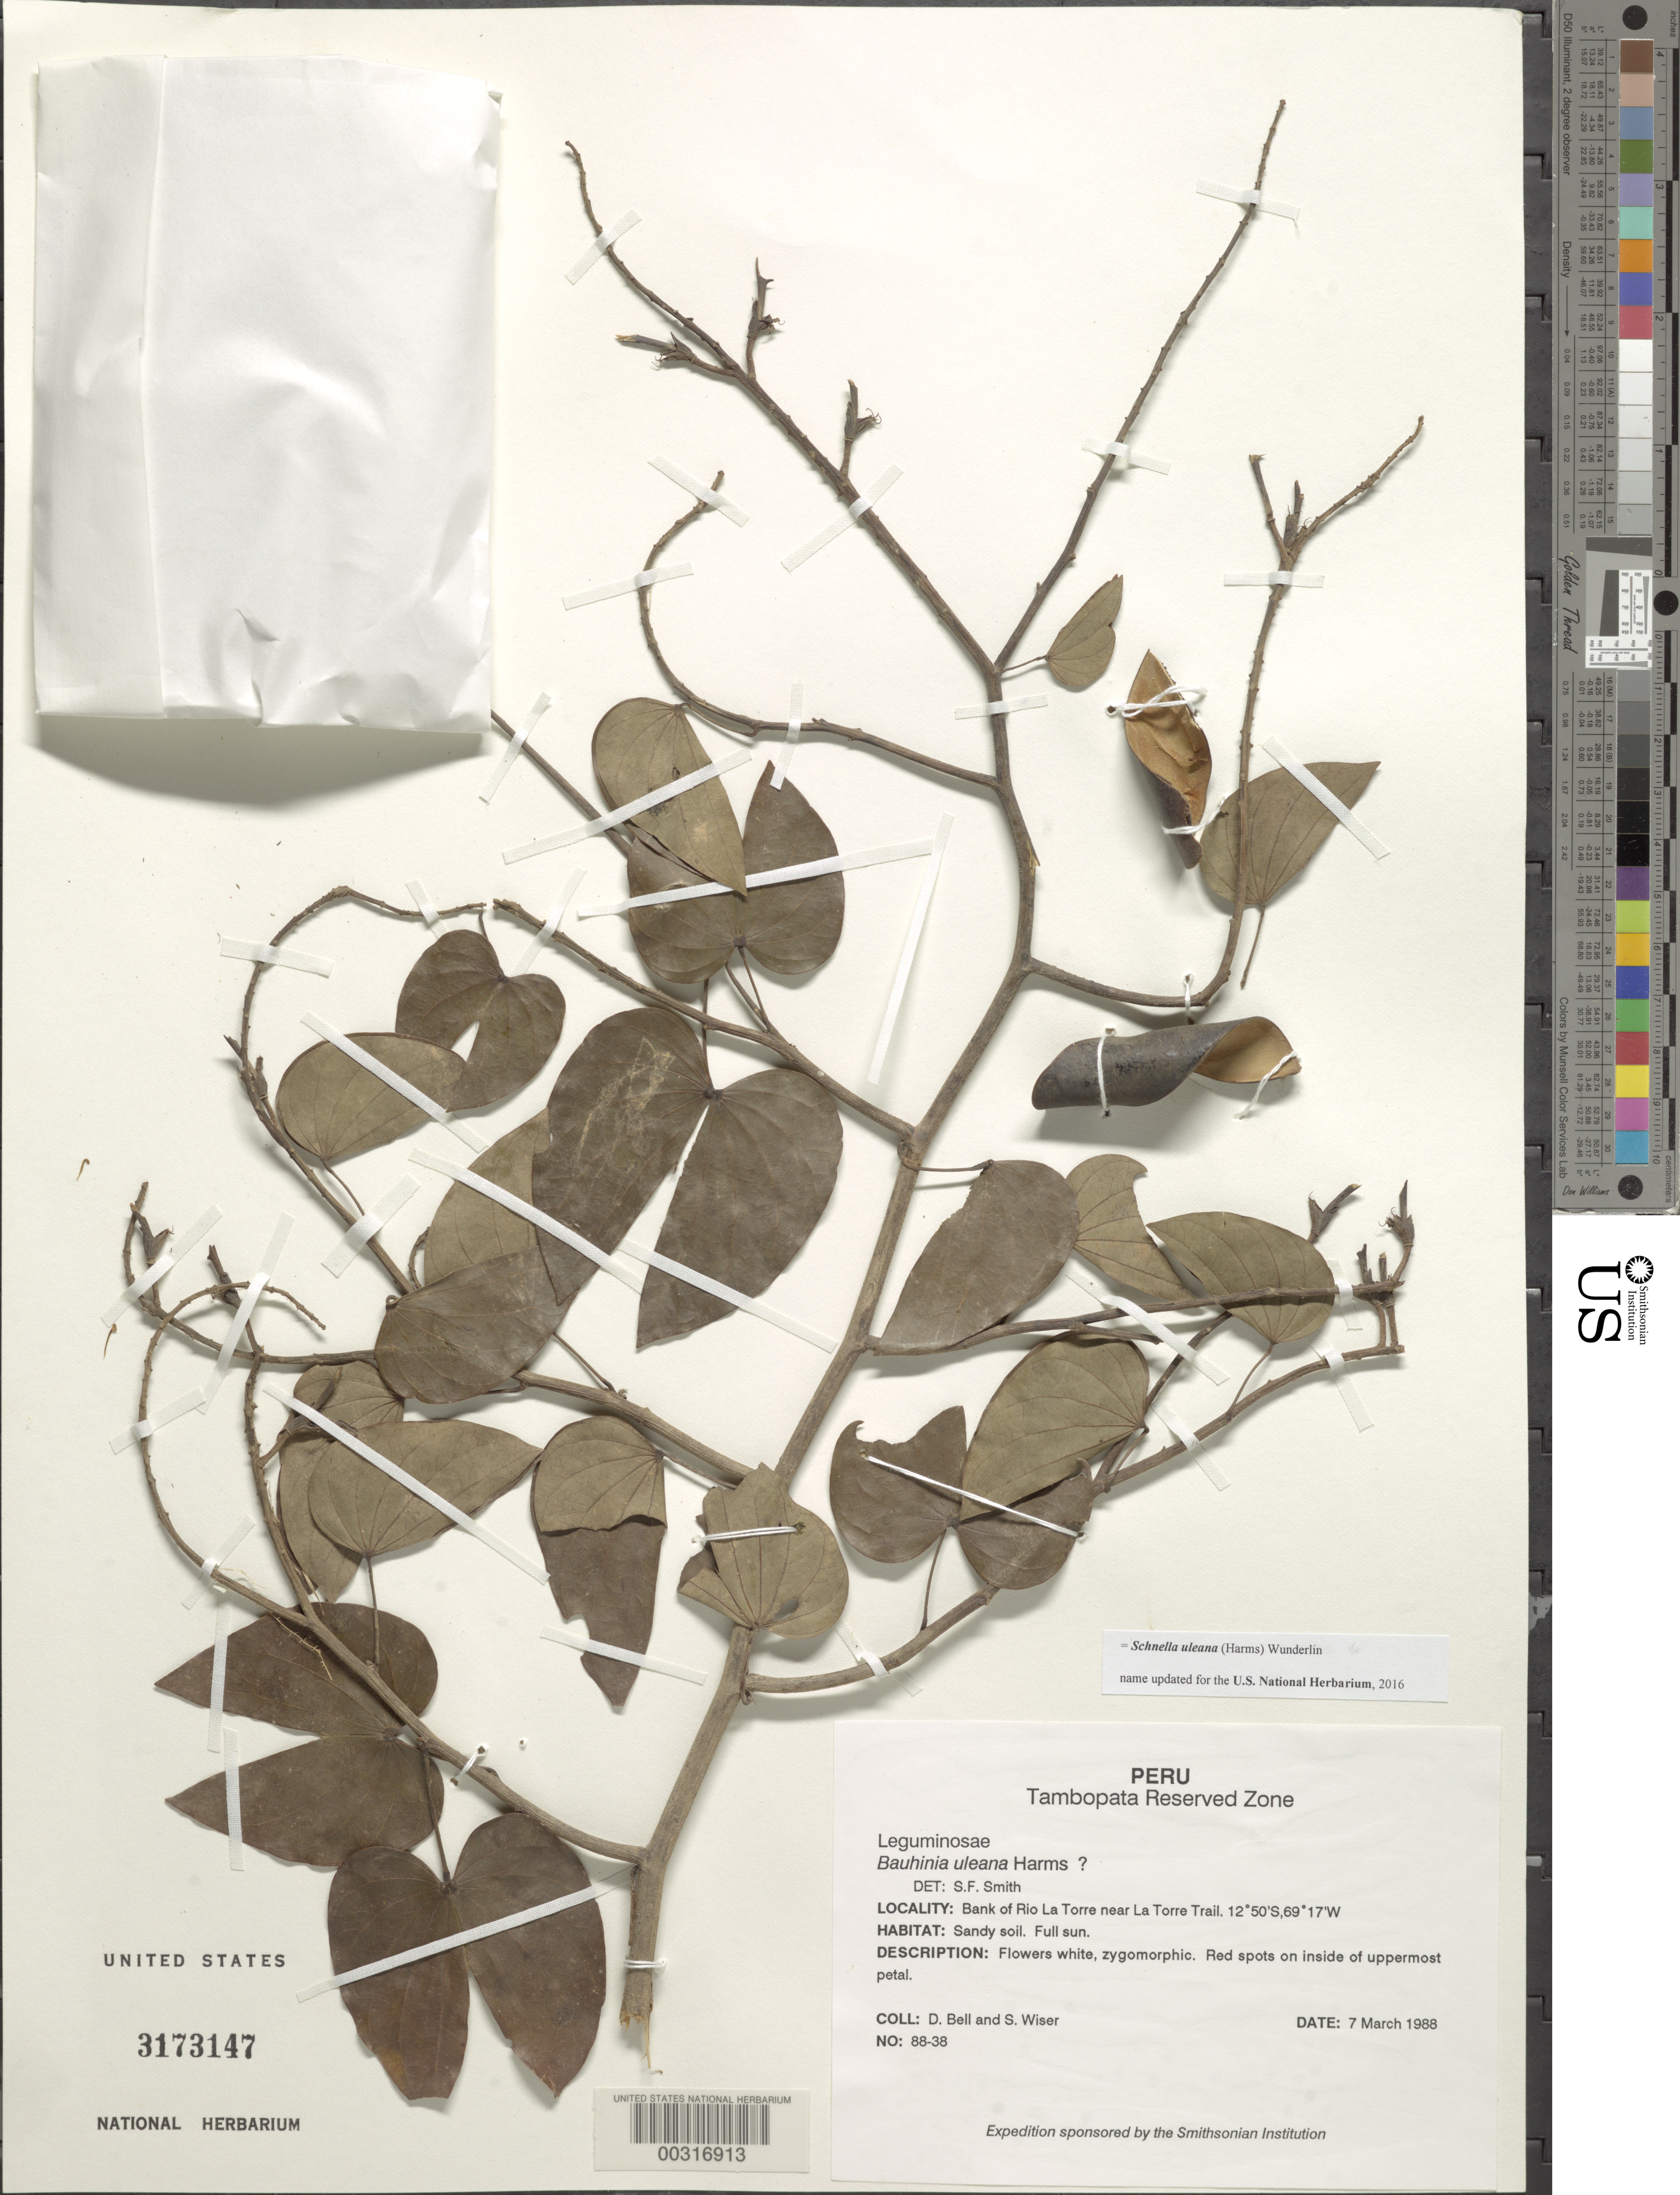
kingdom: Plantae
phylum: Tracheophyta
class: Magnoliopsida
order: Fabales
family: Fabaceae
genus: Schnella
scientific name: Schnella uleana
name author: (Harms) Wunderlin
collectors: D. A. Bell & S. Wiser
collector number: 88-38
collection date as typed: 07 Mar 1988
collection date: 1988-03-07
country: Peru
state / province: Madre de Dios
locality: bank of Río La Torre near La Torre Trail; Tambopata Reserved Zone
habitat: Sandy soil, full sun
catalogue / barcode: US 3173147